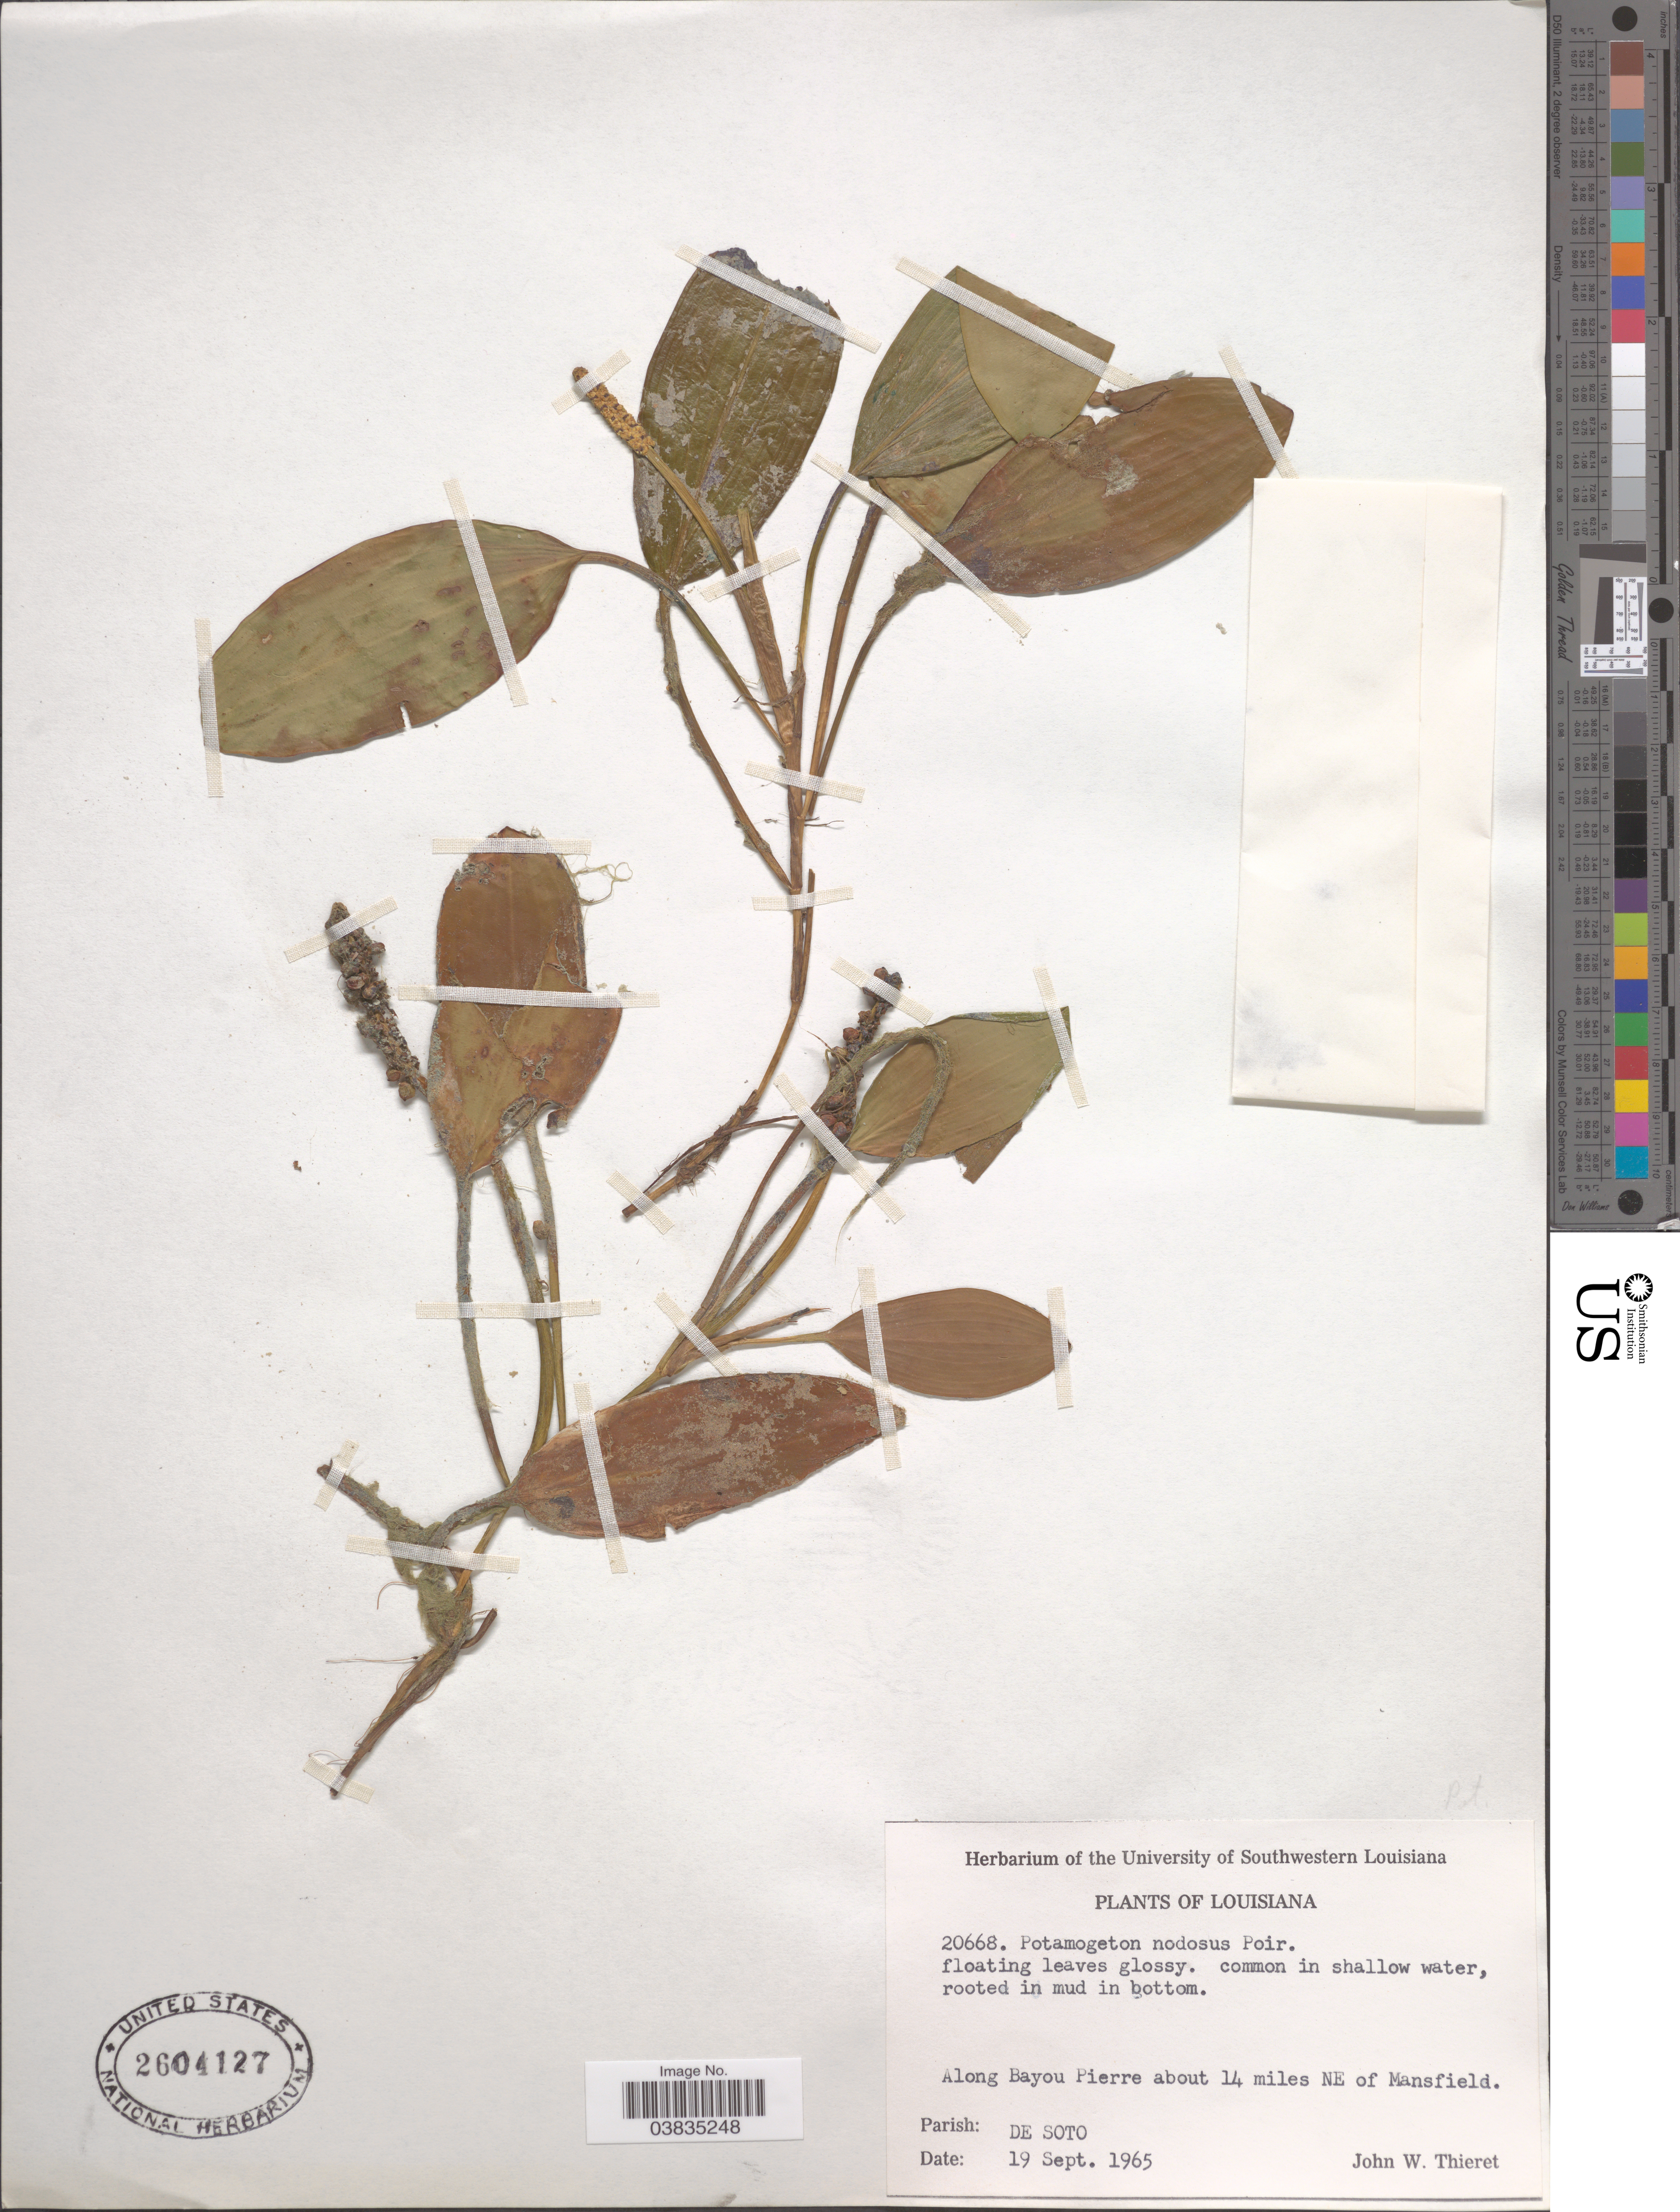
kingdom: Plantae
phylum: Tracheophyta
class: Liliopsida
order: Alismatales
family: Potamogetonaceae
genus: Potamogeton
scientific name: Potamogeton nodosus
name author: Poir.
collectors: J. W. Thieret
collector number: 20668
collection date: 1965-09-19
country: United States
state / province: Louisiana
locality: Along Bayou Pierre about 14 miles NE of Mansfield.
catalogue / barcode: US 2604127